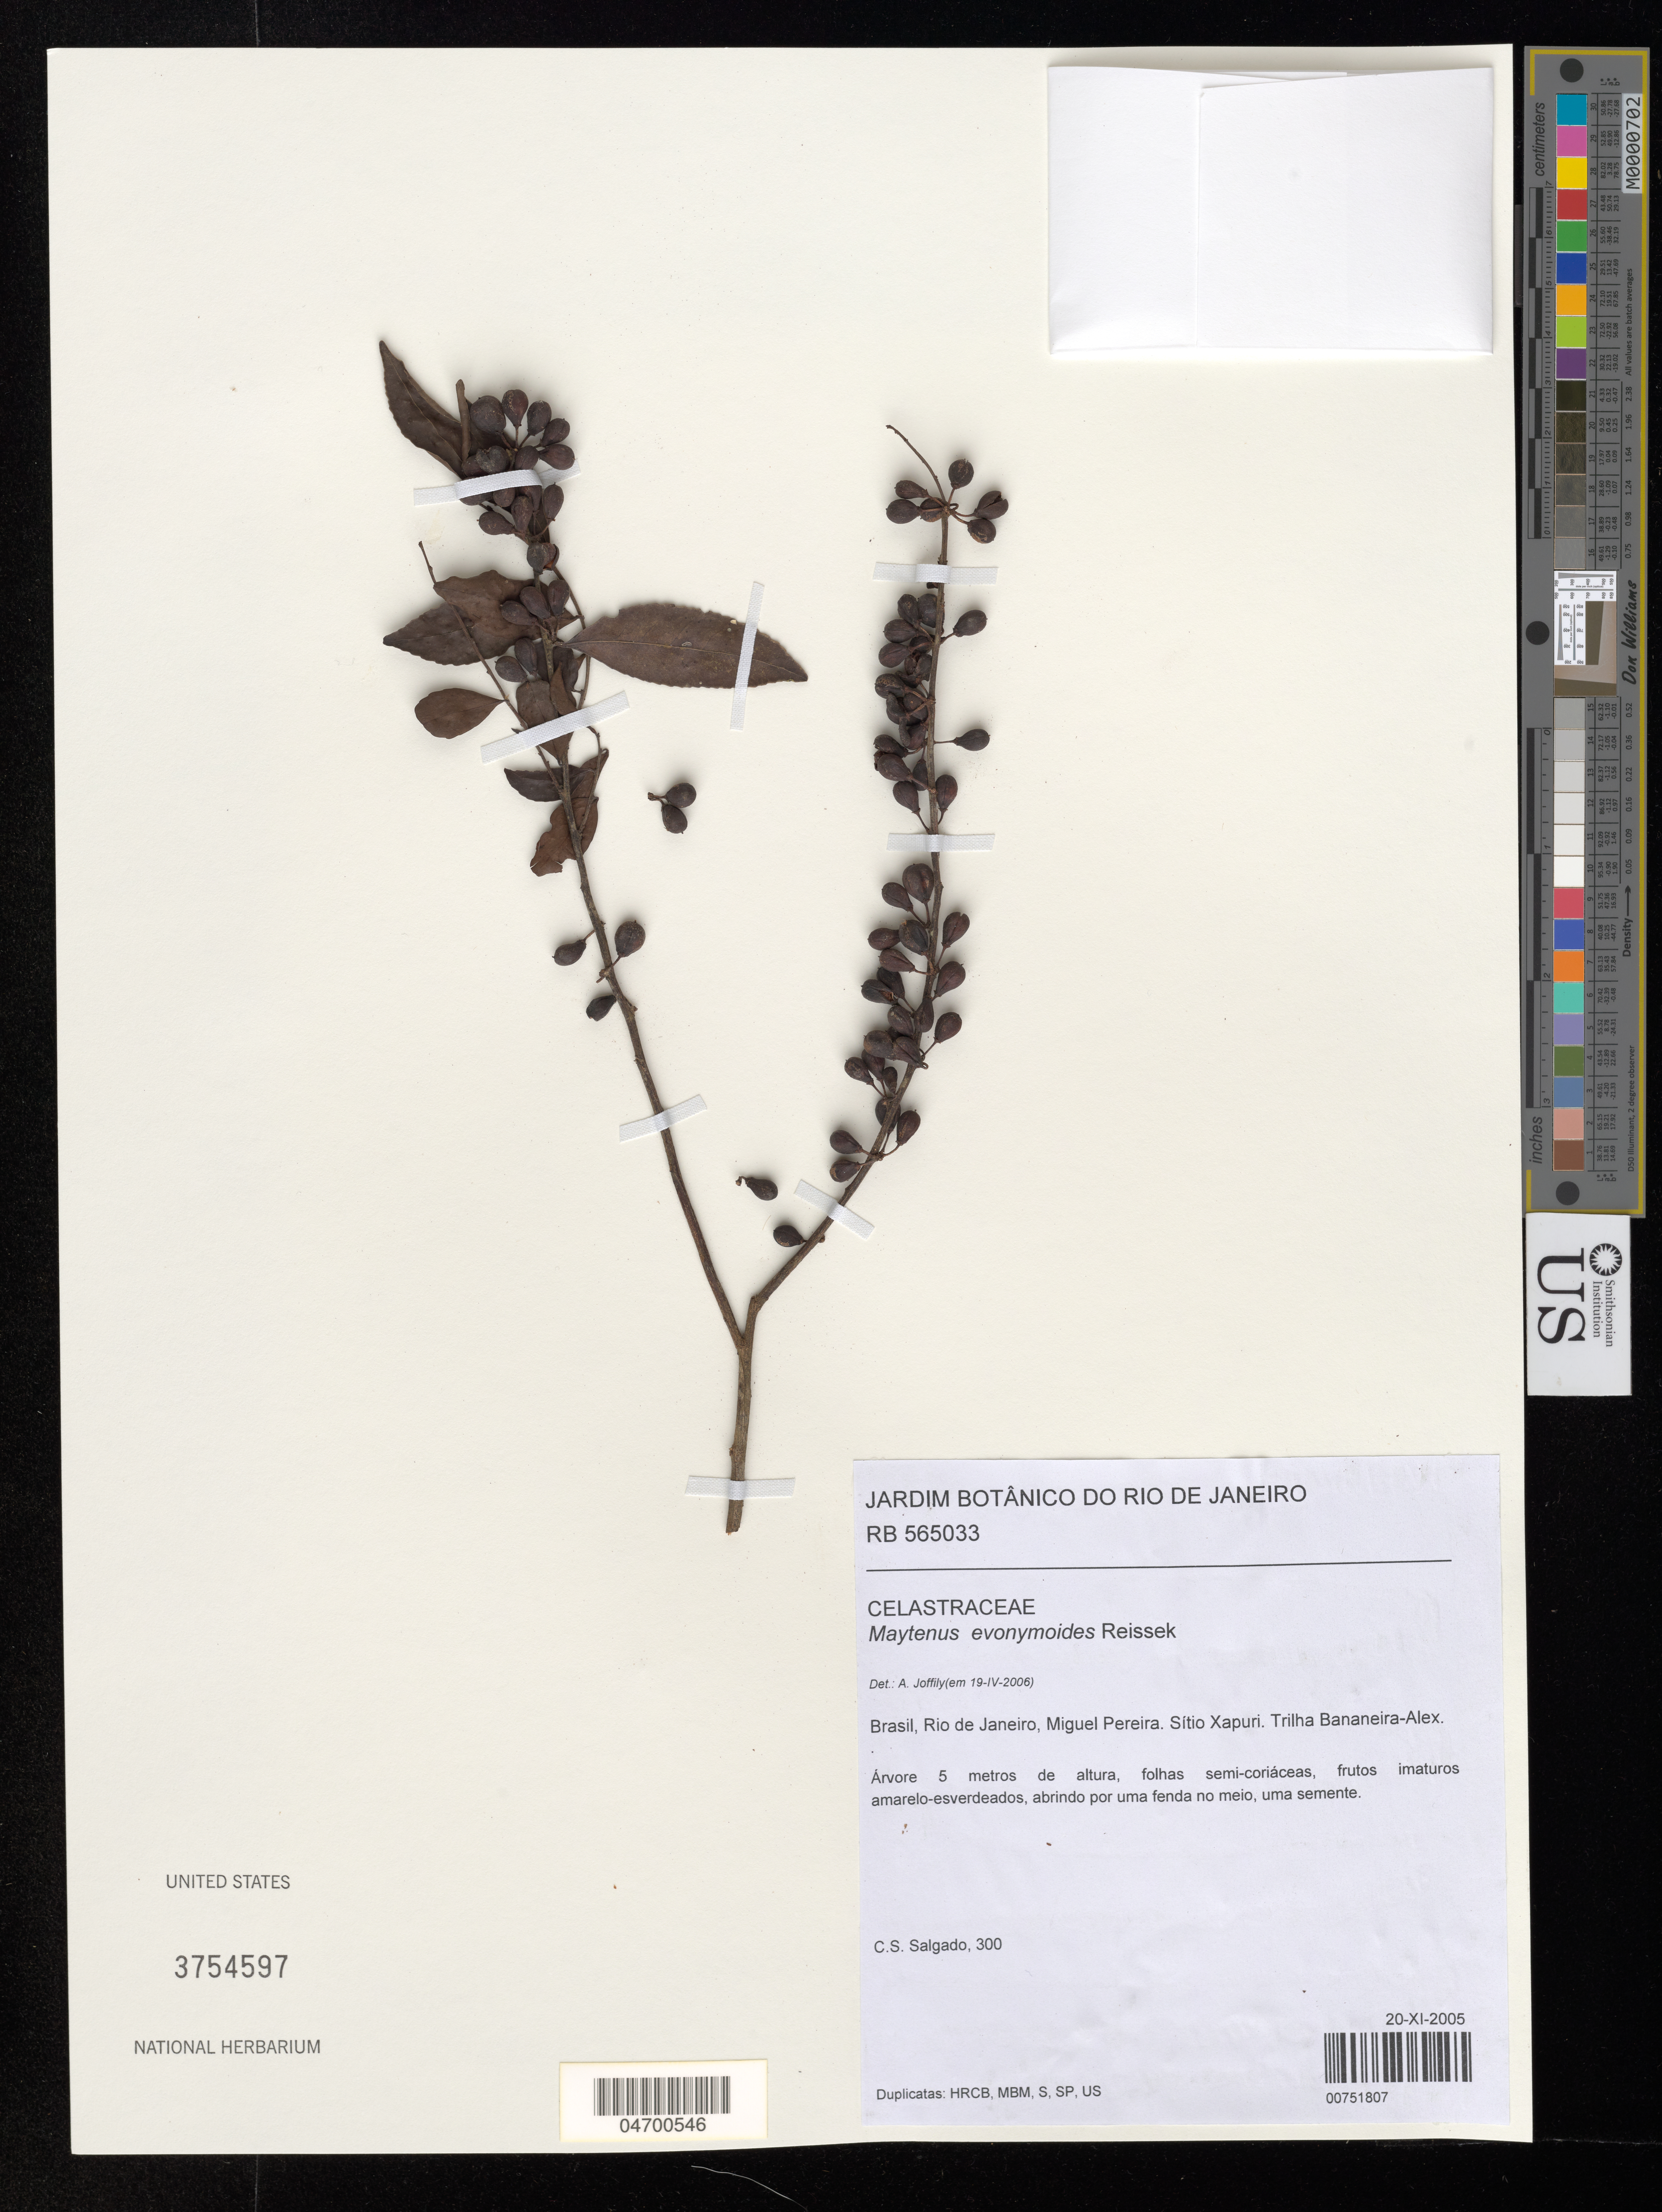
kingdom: Plantae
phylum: Tracheophyta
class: Magnoliopsida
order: Celastrales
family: Celastraceae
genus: Maytenus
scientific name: Maytenus evonymoides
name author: Reissek in Mart.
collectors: C. Salgado Castañeda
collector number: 300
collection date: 2005-11-20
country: Brazil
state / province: Rio de Janeiro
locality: Miguel Pereira. Sitio Xapuri. Trilha Bananeira-Alex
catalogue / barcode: US 3754597